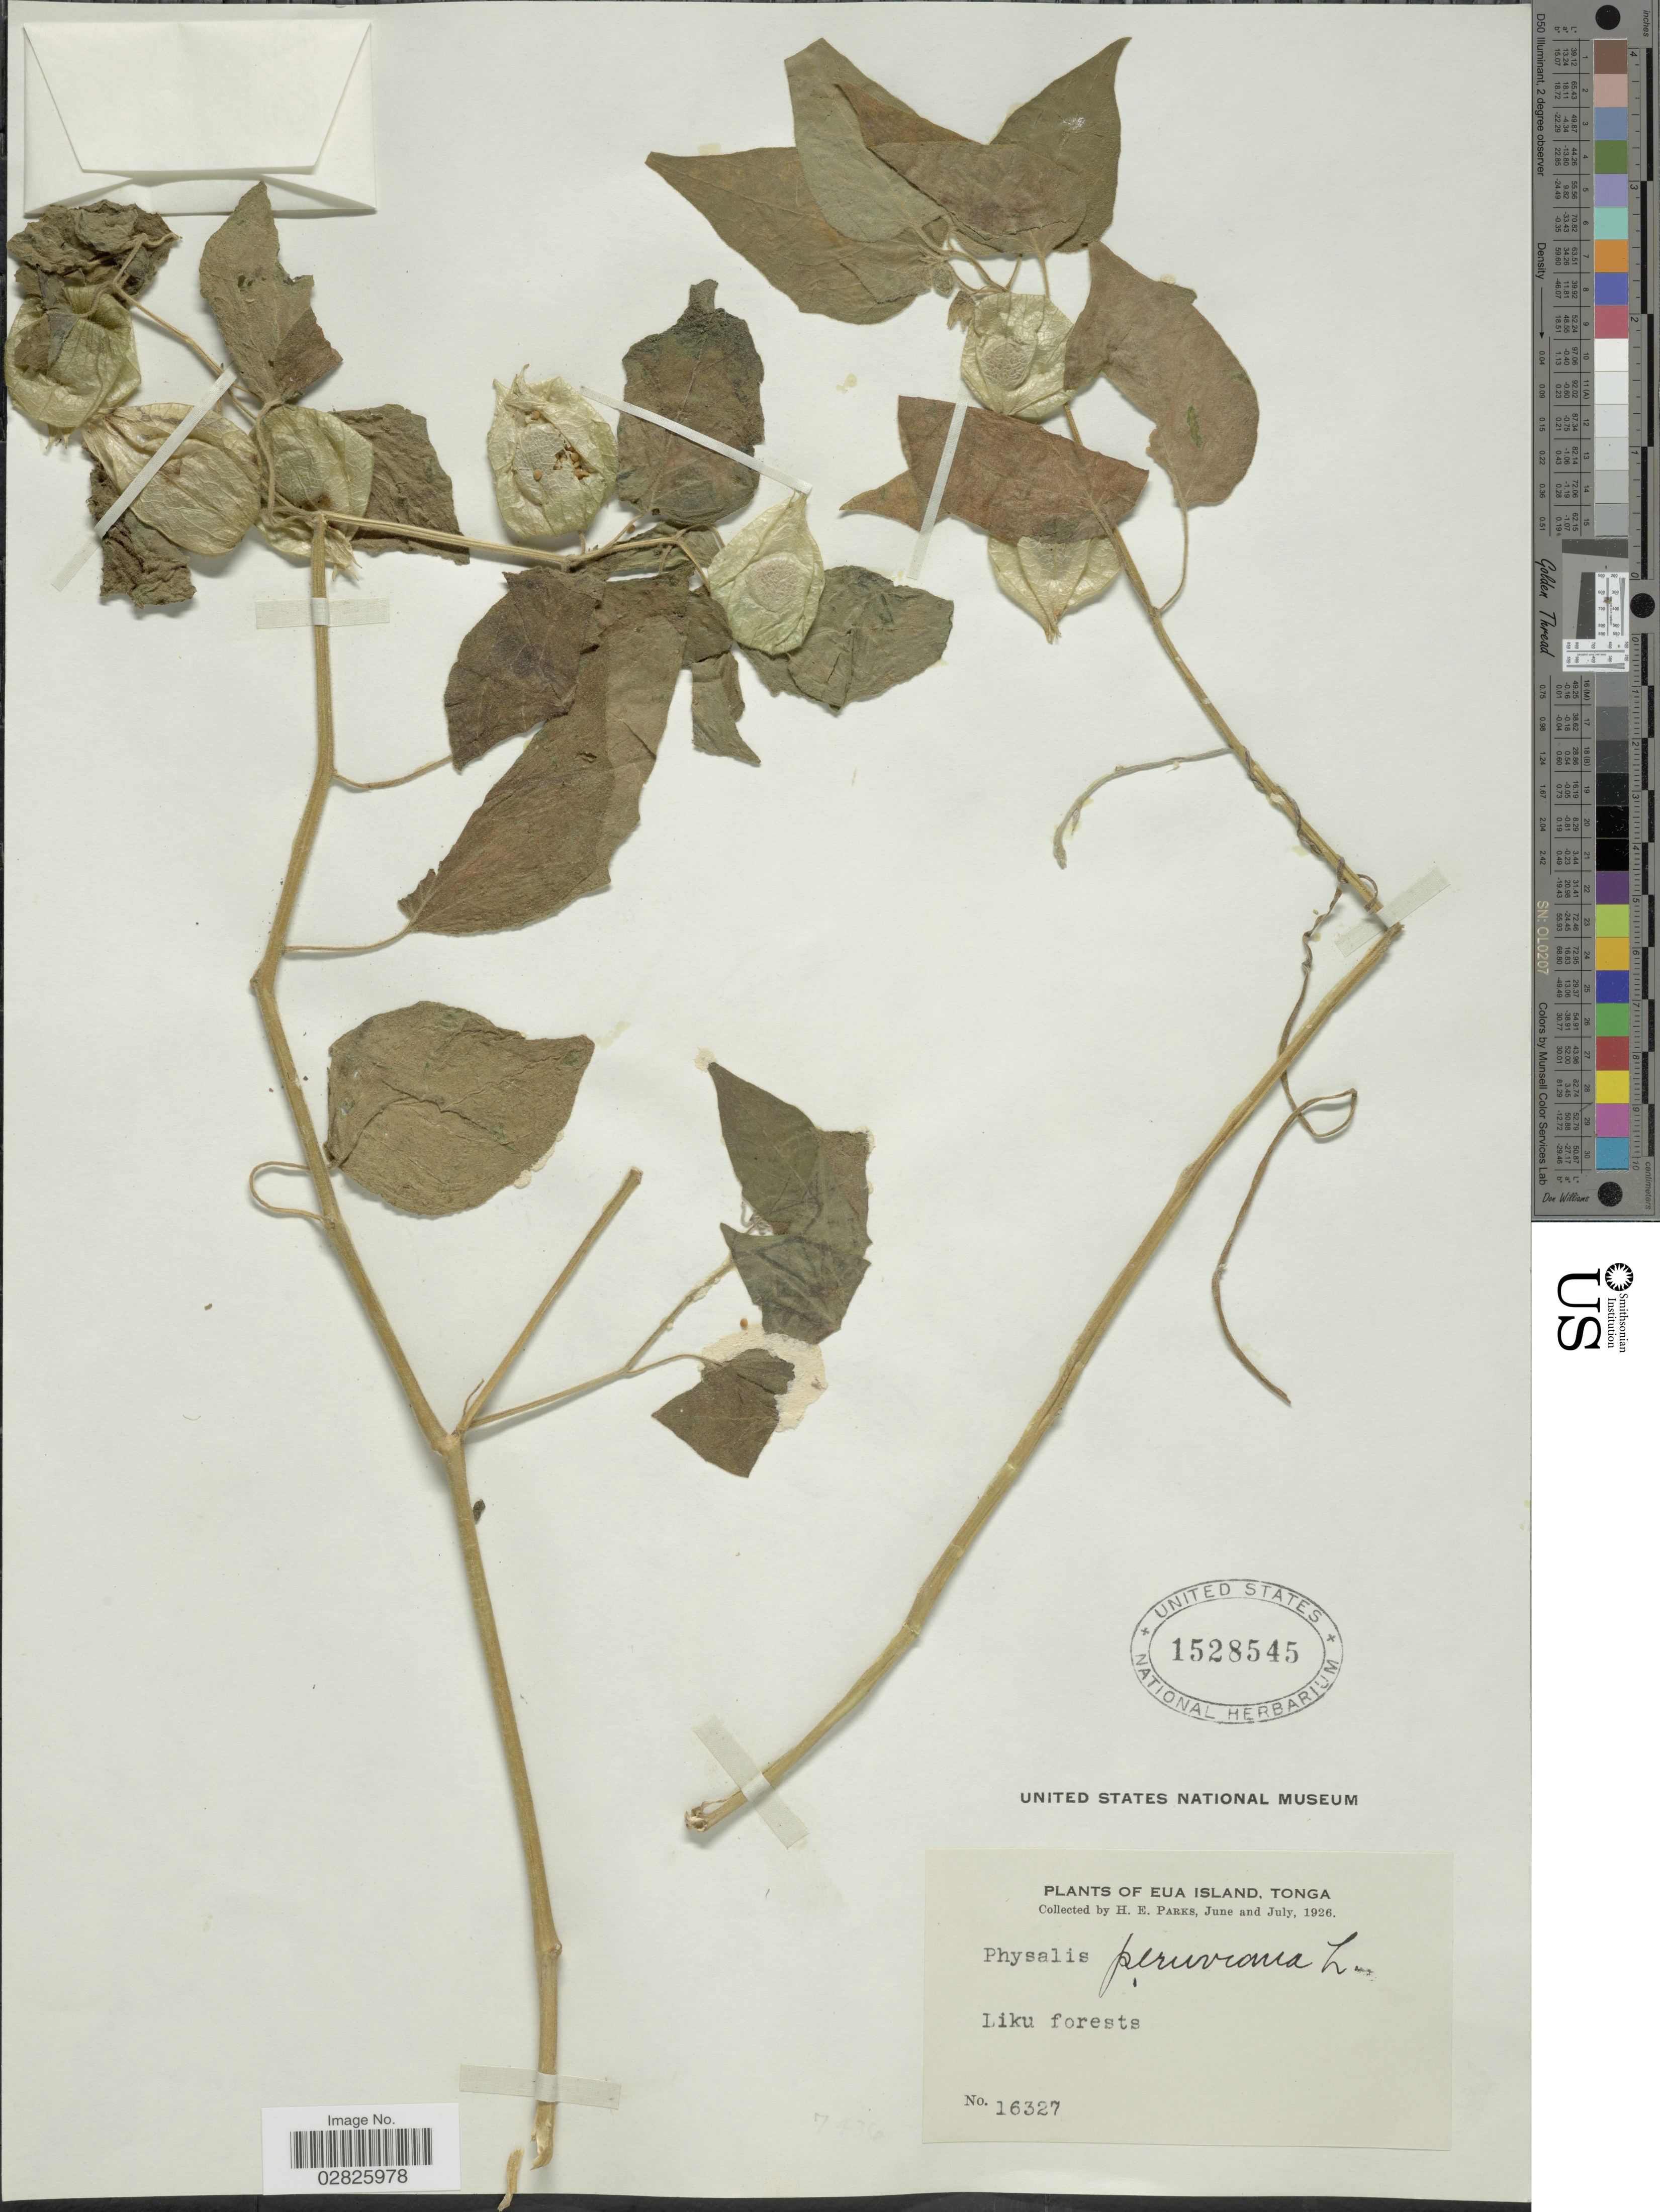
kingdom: Plantae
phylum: Tracheophyta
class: Magnoliopsida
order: Solanales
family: Solanaceae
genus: Physalis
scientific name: Physalis peruviana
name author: L.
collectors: H. E. Parks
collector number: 16327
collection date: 1926-06/1926-07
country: Tonga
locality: Eua Island. Liku forests.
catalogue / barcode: US 1528545